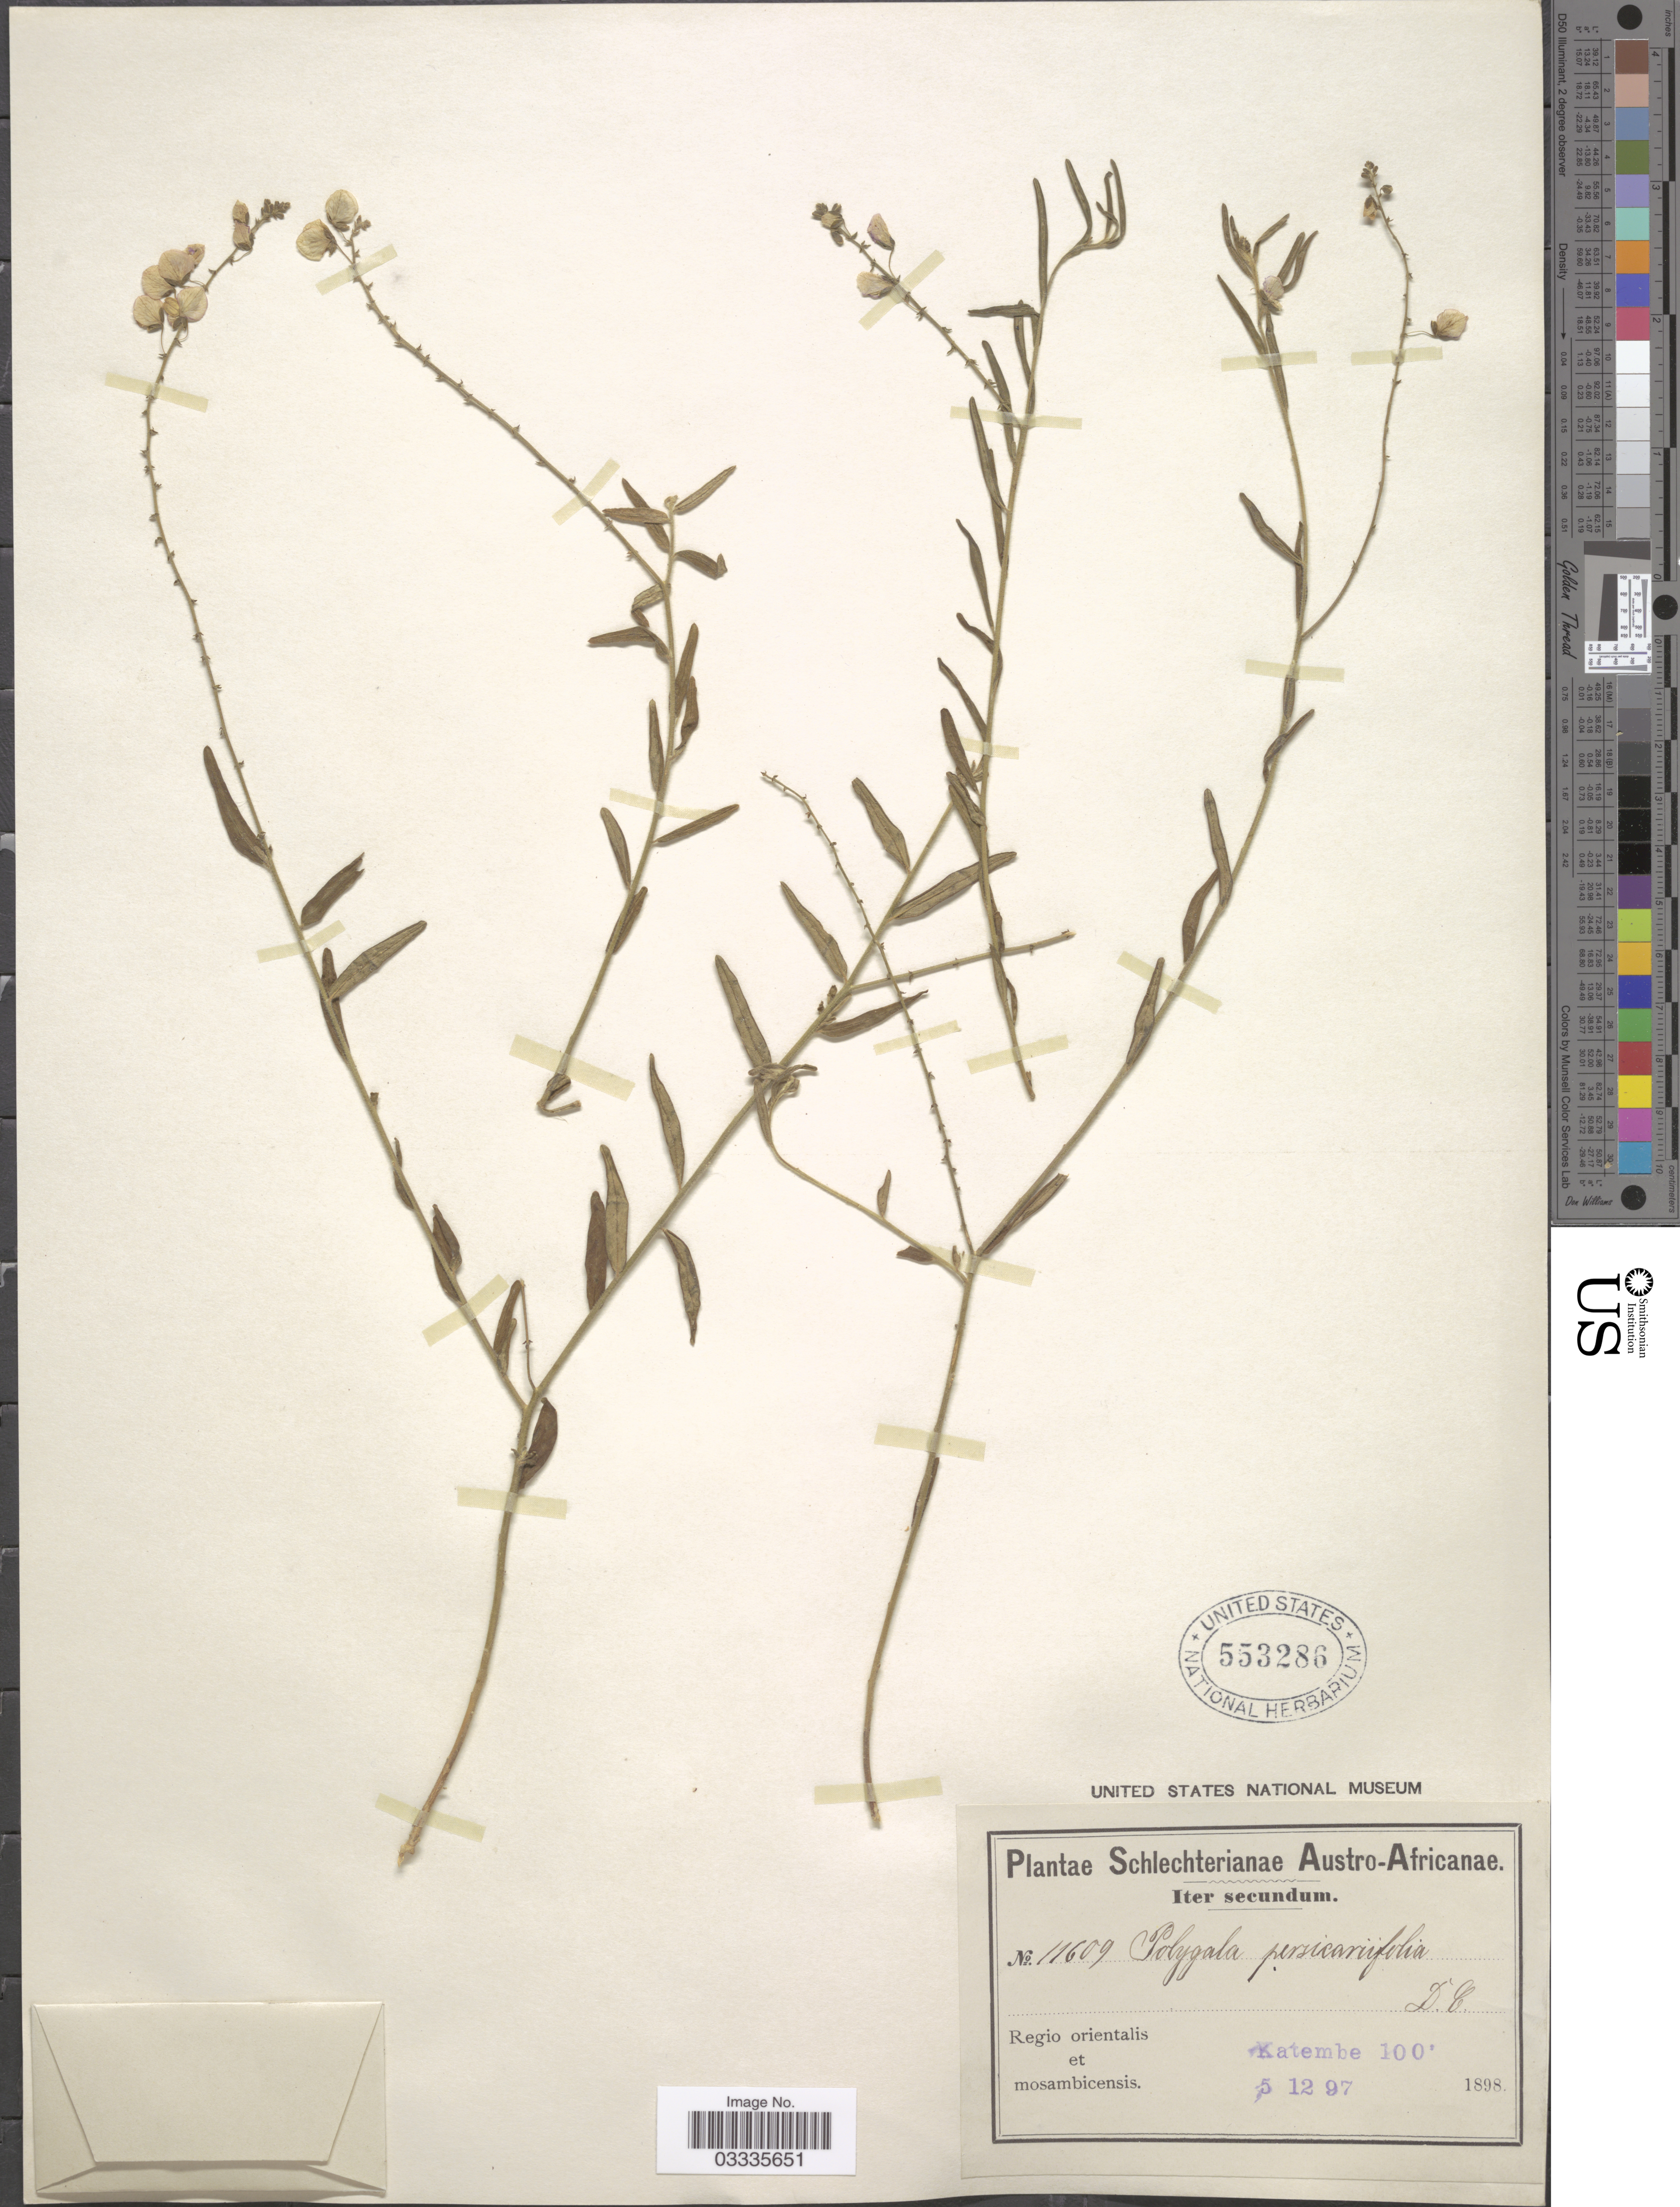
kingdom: Plantae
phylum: Tracheophyta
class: Magnoliopsida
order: Fabales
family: Polygalaceae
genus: Polygala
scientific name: Polygala persicariifolia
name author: DC.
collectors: Schlechter, --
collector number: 11609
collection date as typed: Transcribed d/m/y: 5/12/97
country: Mozambique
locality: Austro-Africanae. Regio orientalis et mosambicensis. Katembe.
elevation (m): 30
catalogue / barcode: US 553286